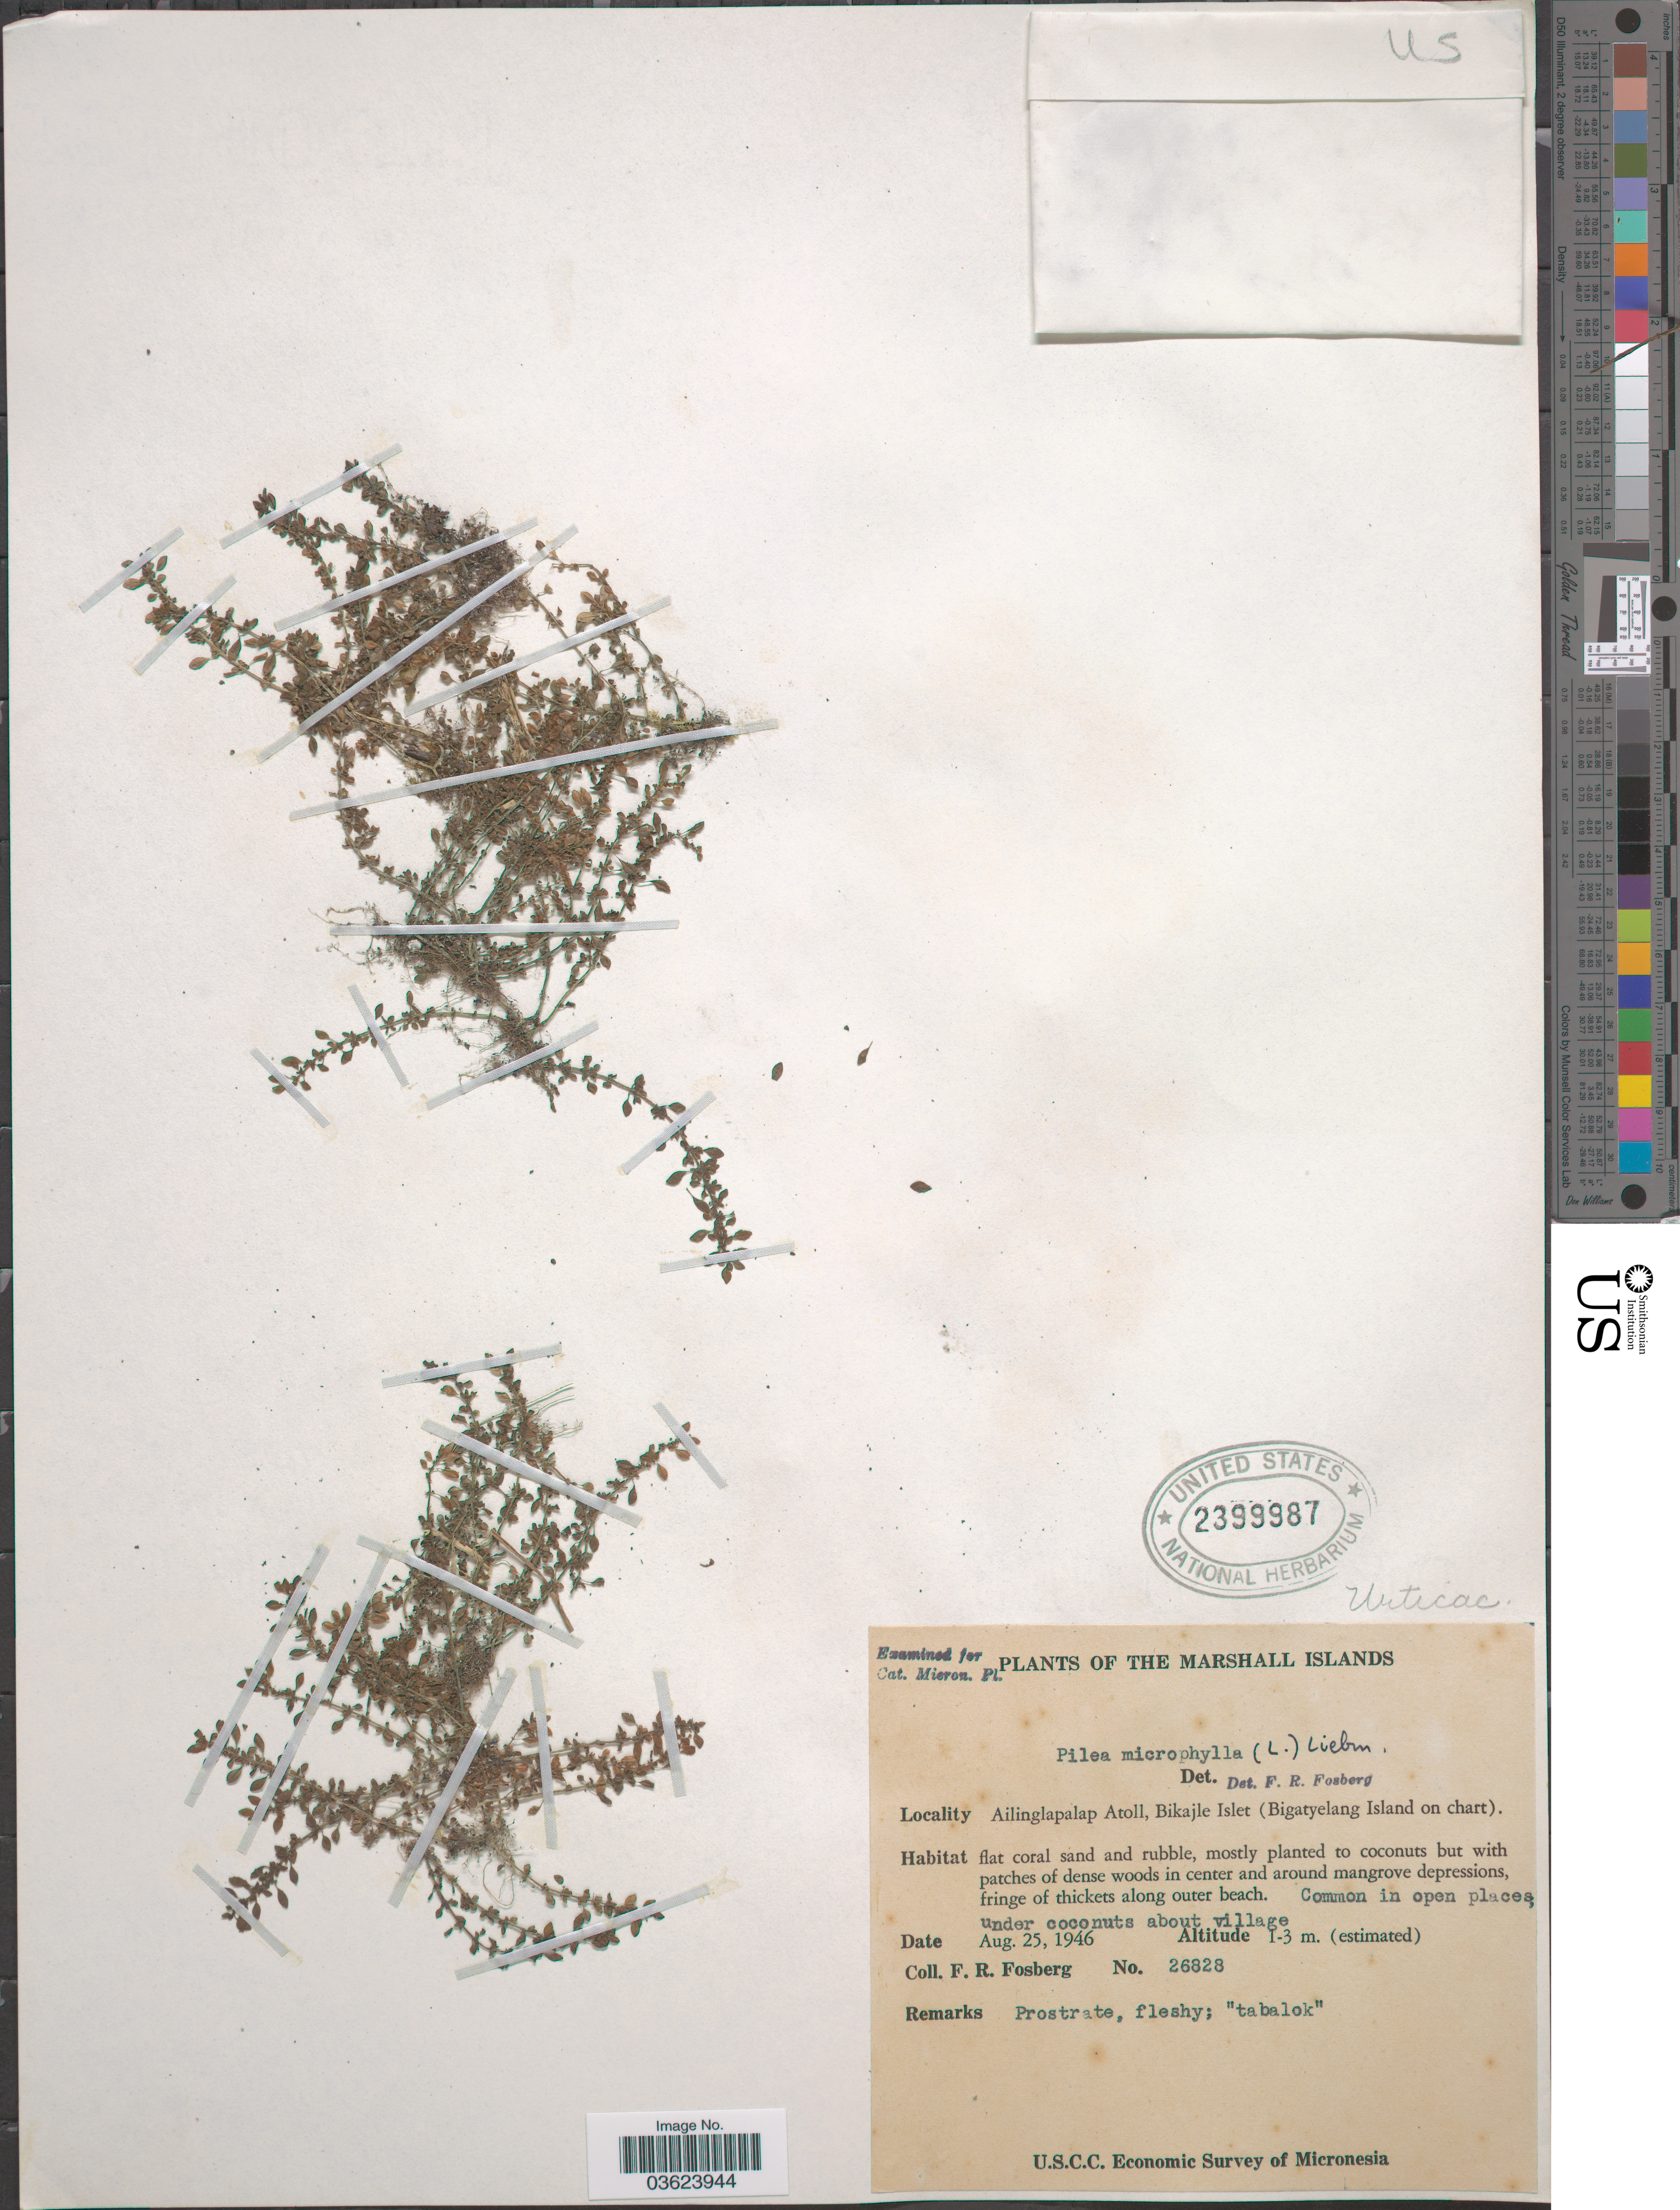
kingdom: Plantae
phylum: Tracheophyta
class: Magnoliopsida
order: Rosales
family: Urticaceae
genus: Pilea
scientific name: Pilea microphylla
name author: (L.) Liebm.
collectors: F. R. Fosberg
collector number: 26828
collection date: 1946-08-25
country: Marshall Islands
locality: Ailinglapalap Atoll, Bikajle Islet (Bigatyelang Island on chart).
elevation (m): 1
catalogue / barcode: US 2399987